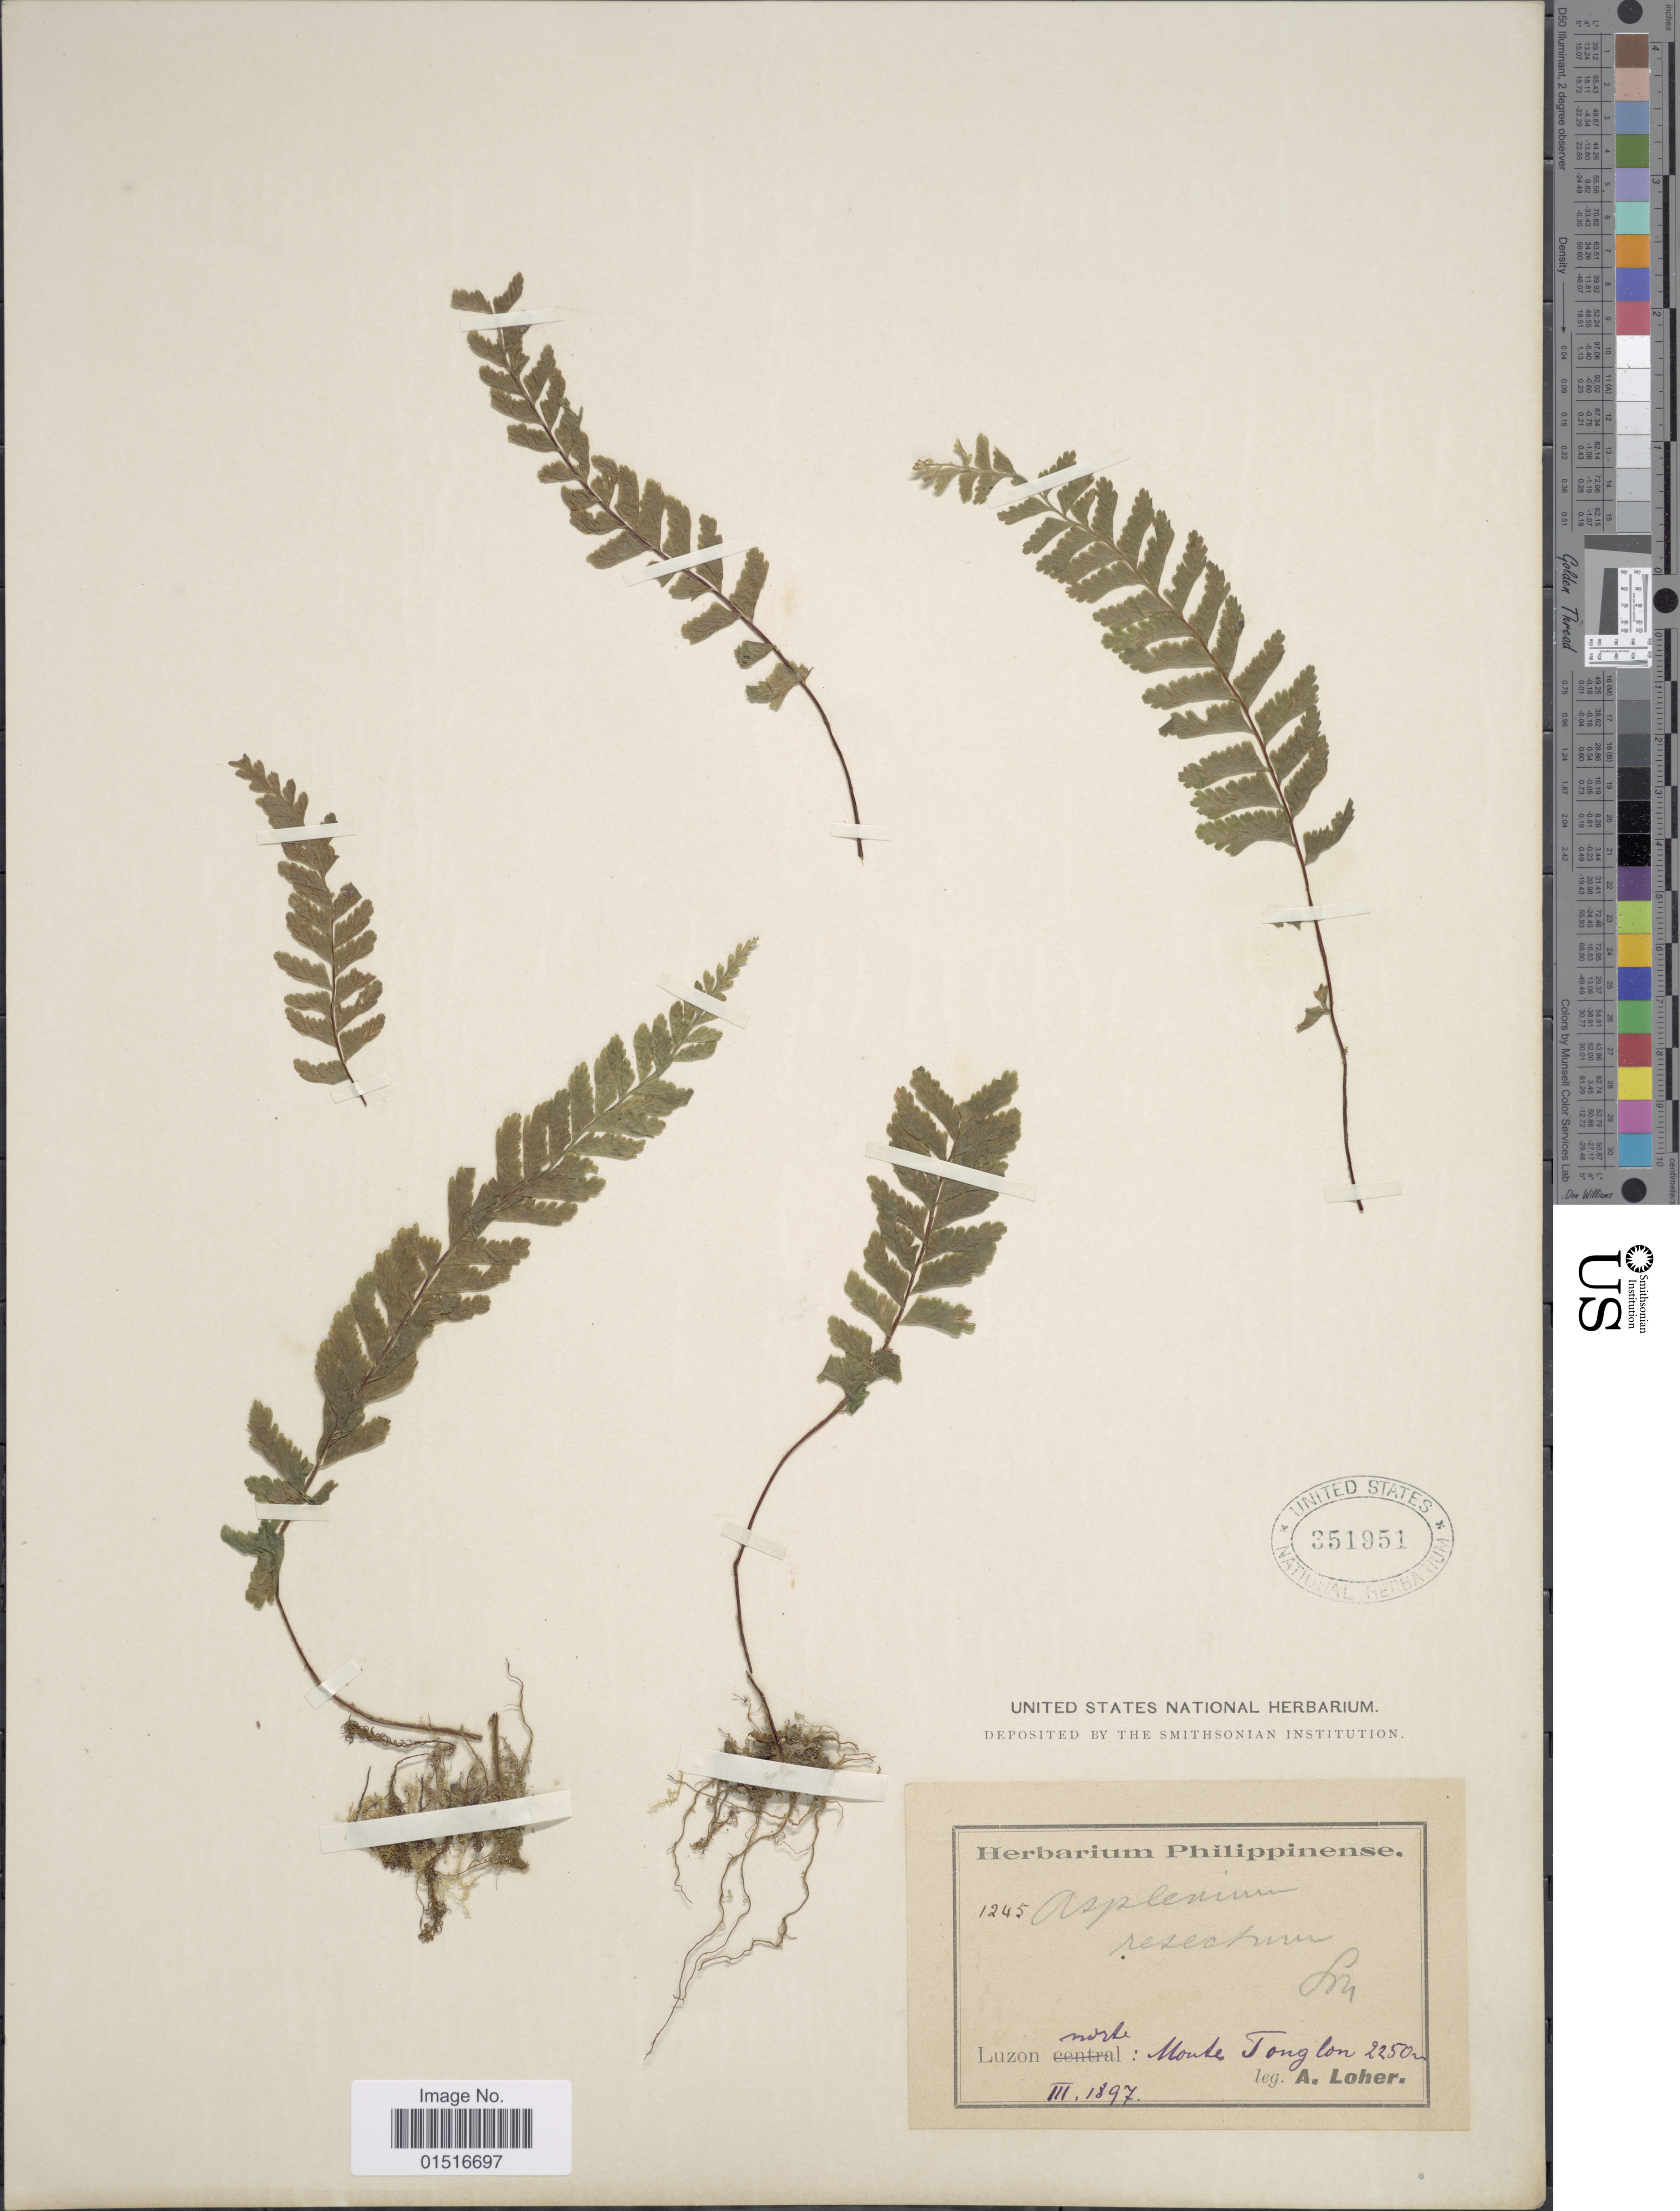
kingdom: Plantae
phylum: Tracheophyta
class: Polypodiopsida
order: Polypodiales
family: Aspleniaceae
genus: Asplenium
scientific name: Asplenium ofeliae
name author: Salgado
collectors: A. Loher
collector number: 1245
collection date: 1897-03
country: Philippines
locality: Luzon norte: Monte Tonglon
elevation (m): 2250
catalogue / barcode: US 351951